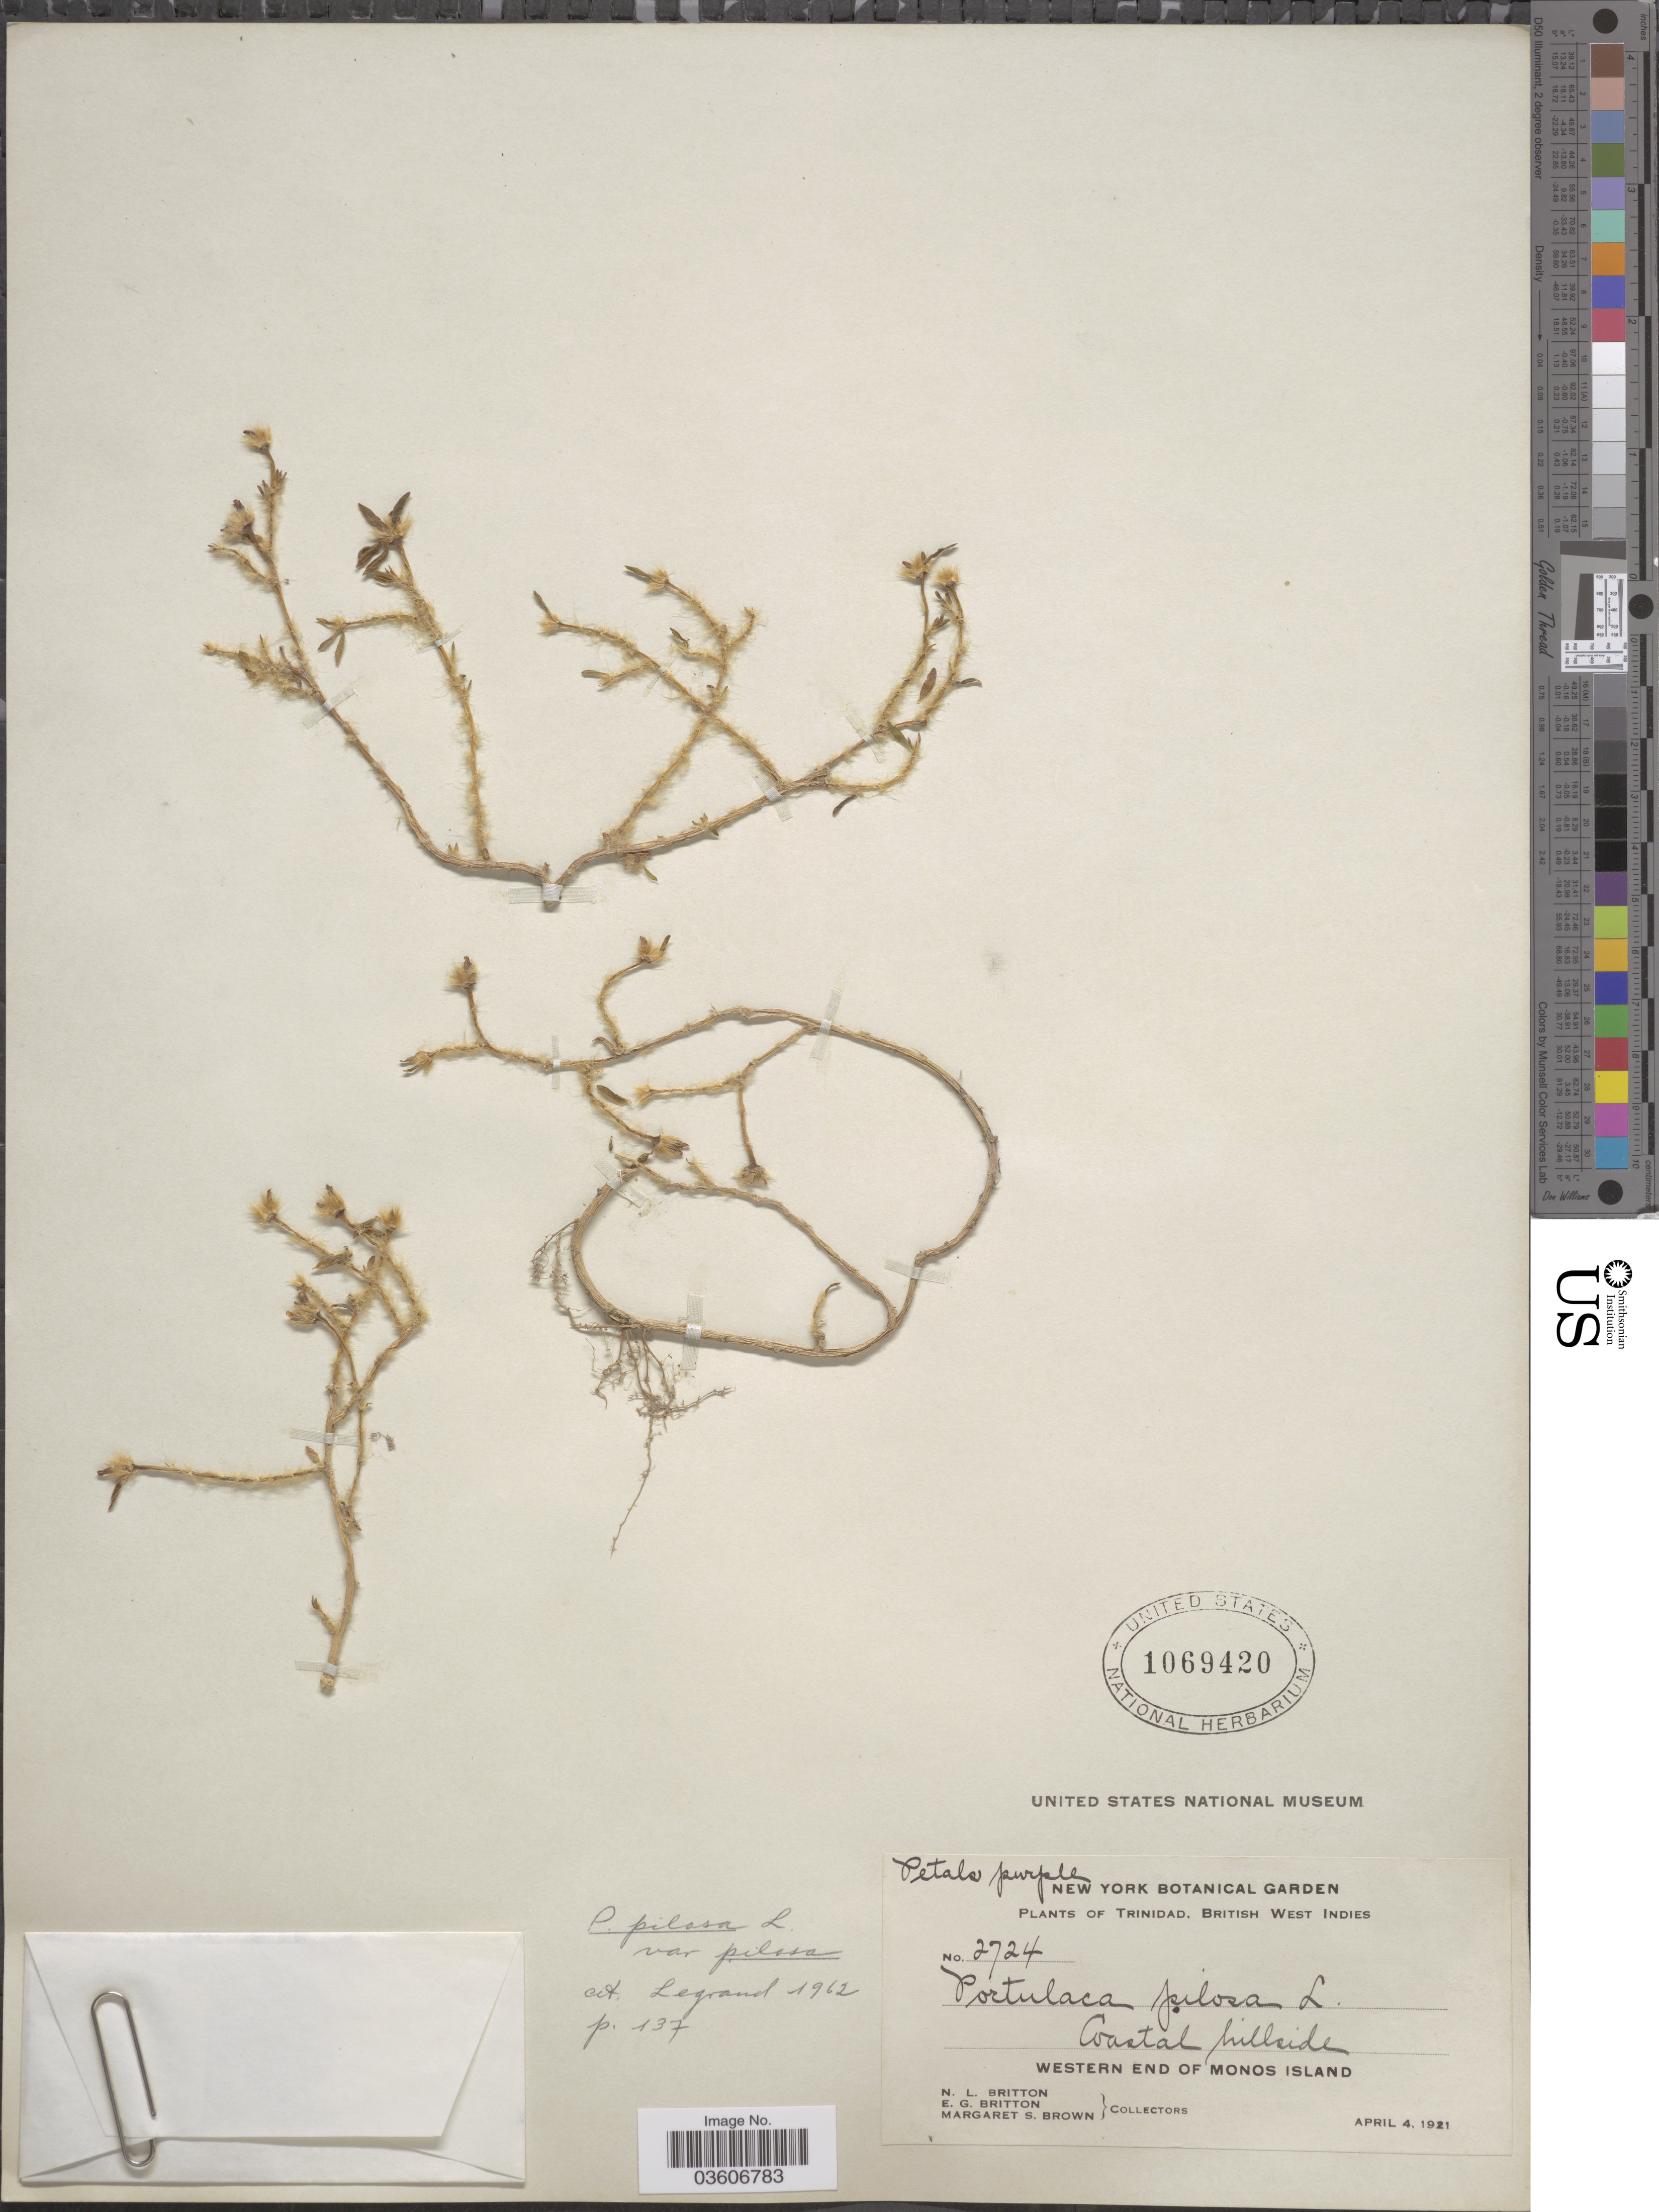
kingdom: Plantae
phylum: Tracheophyta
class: Magnoliopsida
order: Caryophyllales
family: Portulacaceae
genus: Portulaca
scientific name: Portulaca pilosa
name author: L.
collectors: N. Britton, E. G. Britton & M. S. Brown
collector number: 2724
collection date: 1921-04-04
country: Trinidad and Tobago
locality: Trinidad, British West Indies. Coastal hillside. Western end of Monos Island.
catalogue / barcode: US 1069420